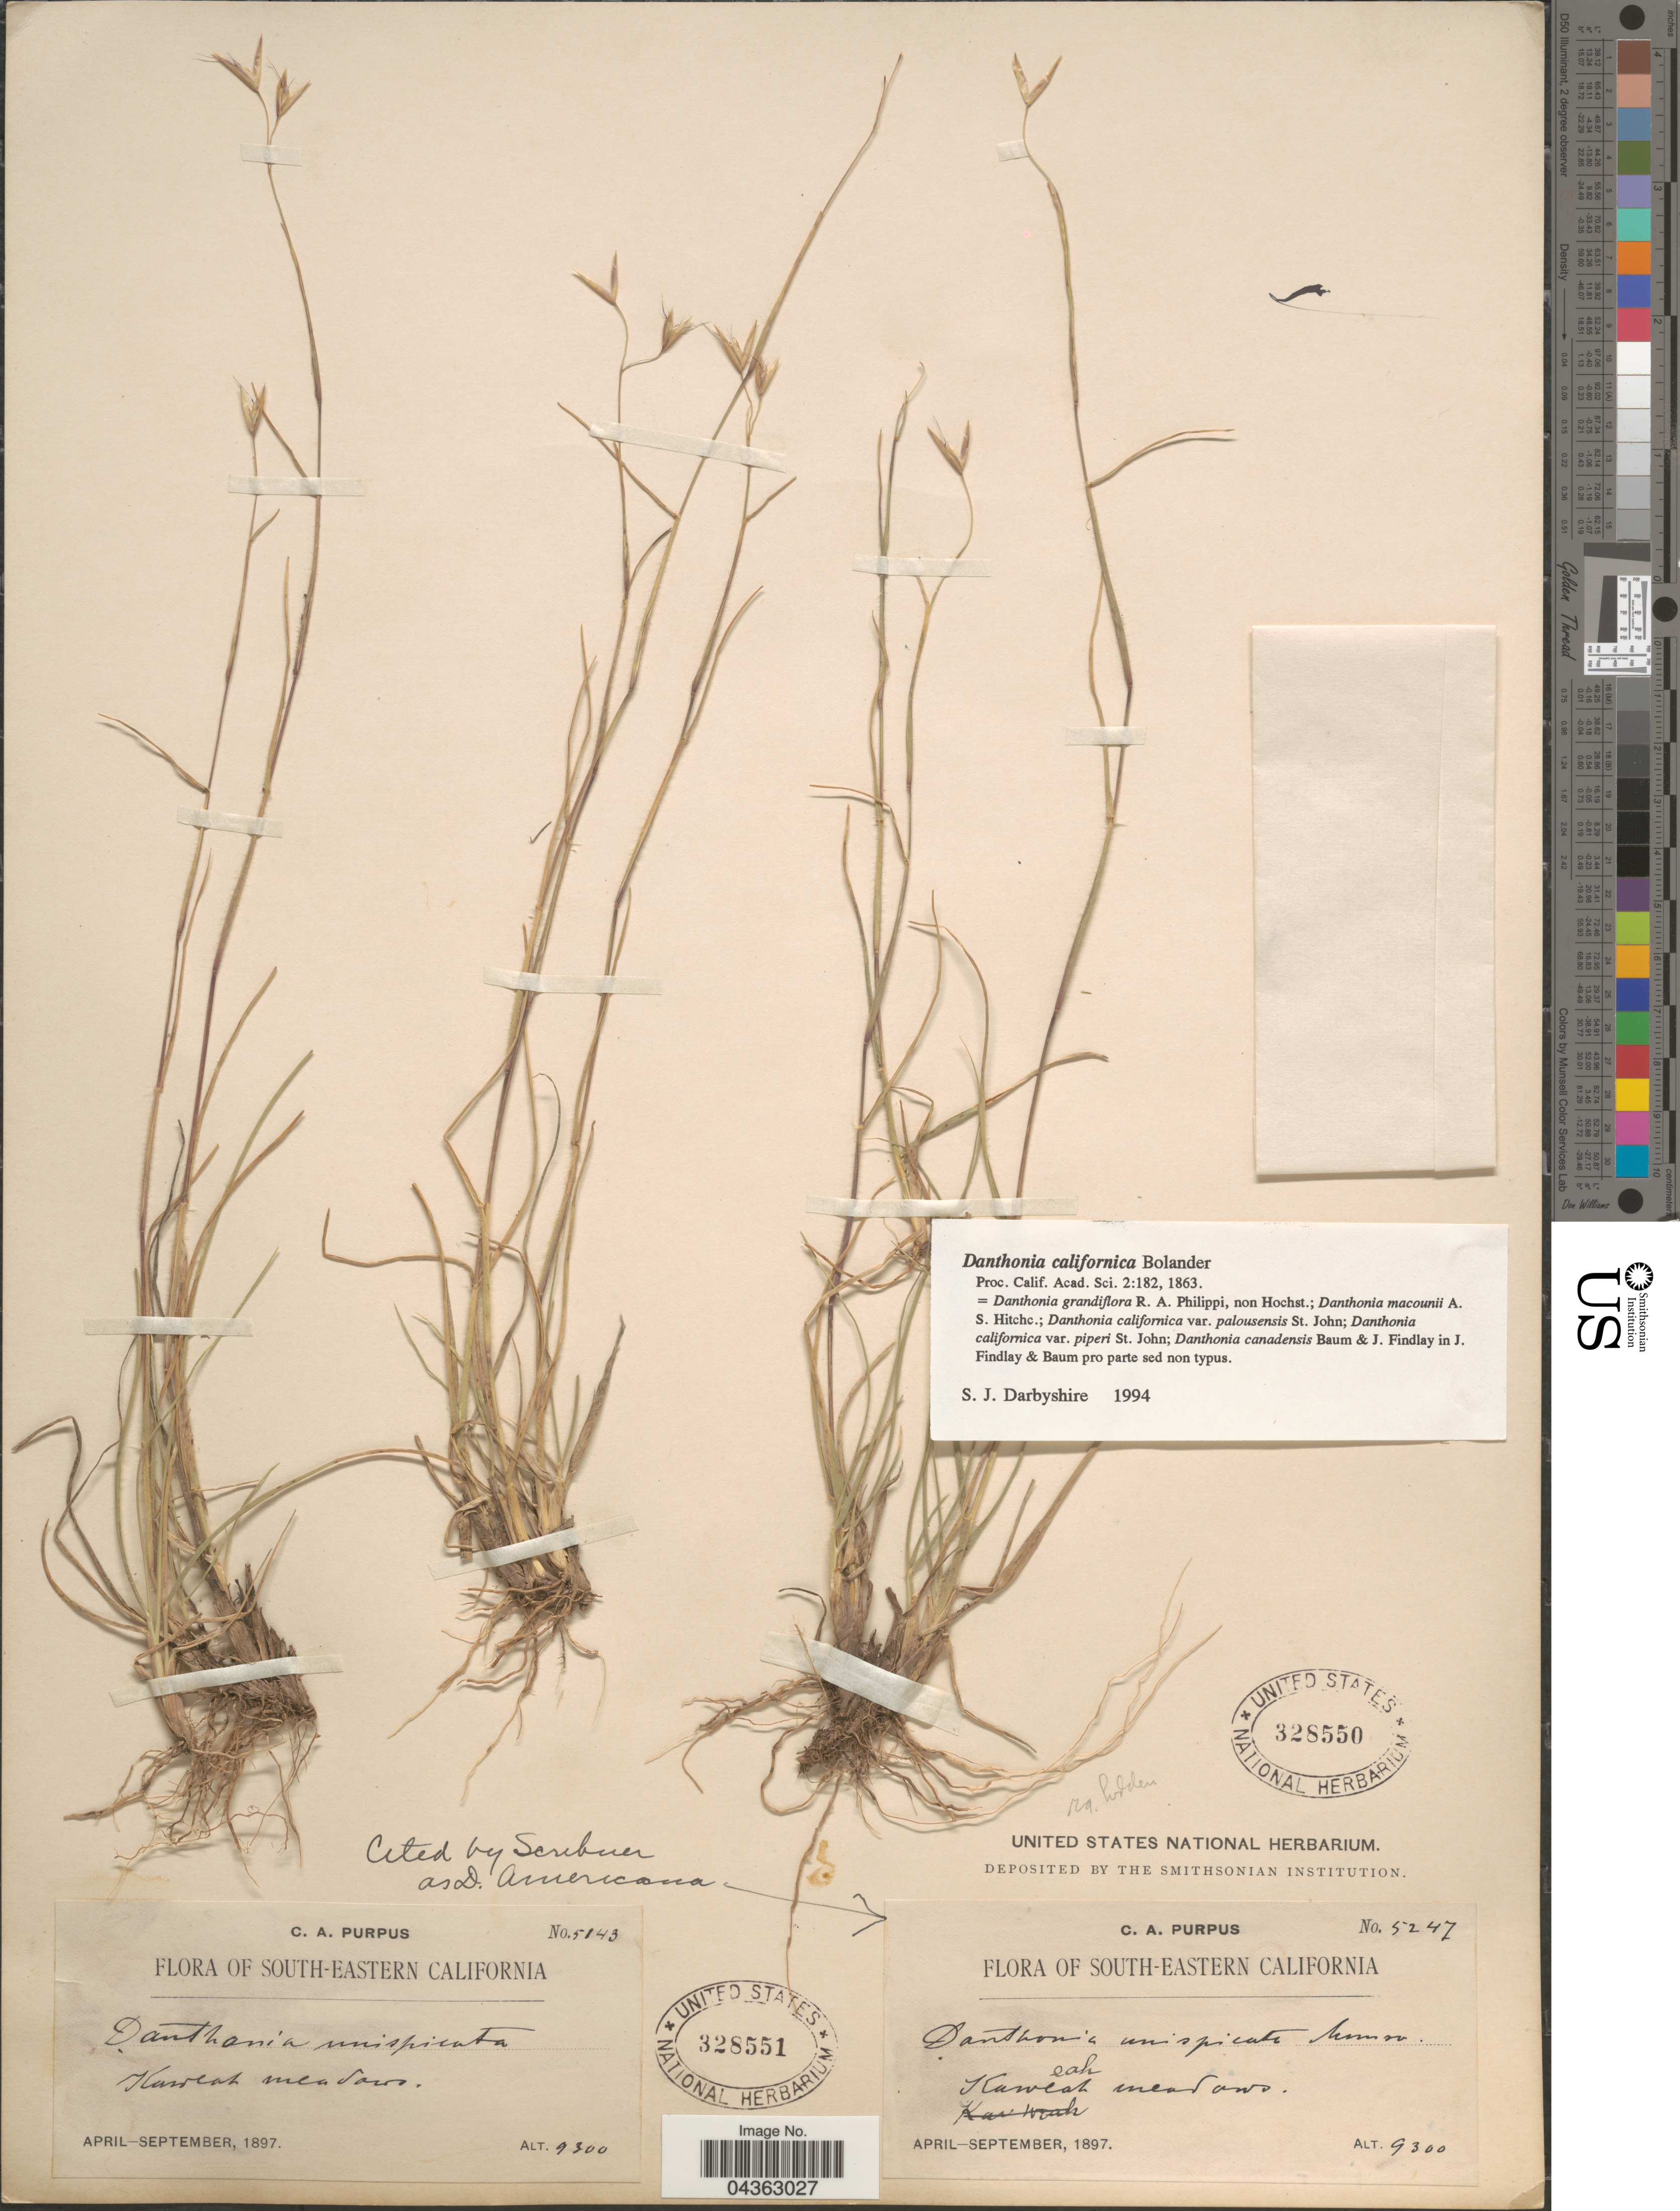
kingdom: Plantae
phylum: Tracheophyta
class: Liliopsida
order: Poales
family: Poaceae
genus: Danthonia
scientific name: Danthonia californica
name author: Bol.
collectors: C. A. Purpus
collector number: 5143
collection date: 1897-04/1897-09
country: United States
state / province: California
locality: South-Eastern California. Kaweah meadows.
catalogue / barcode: US 328551-2